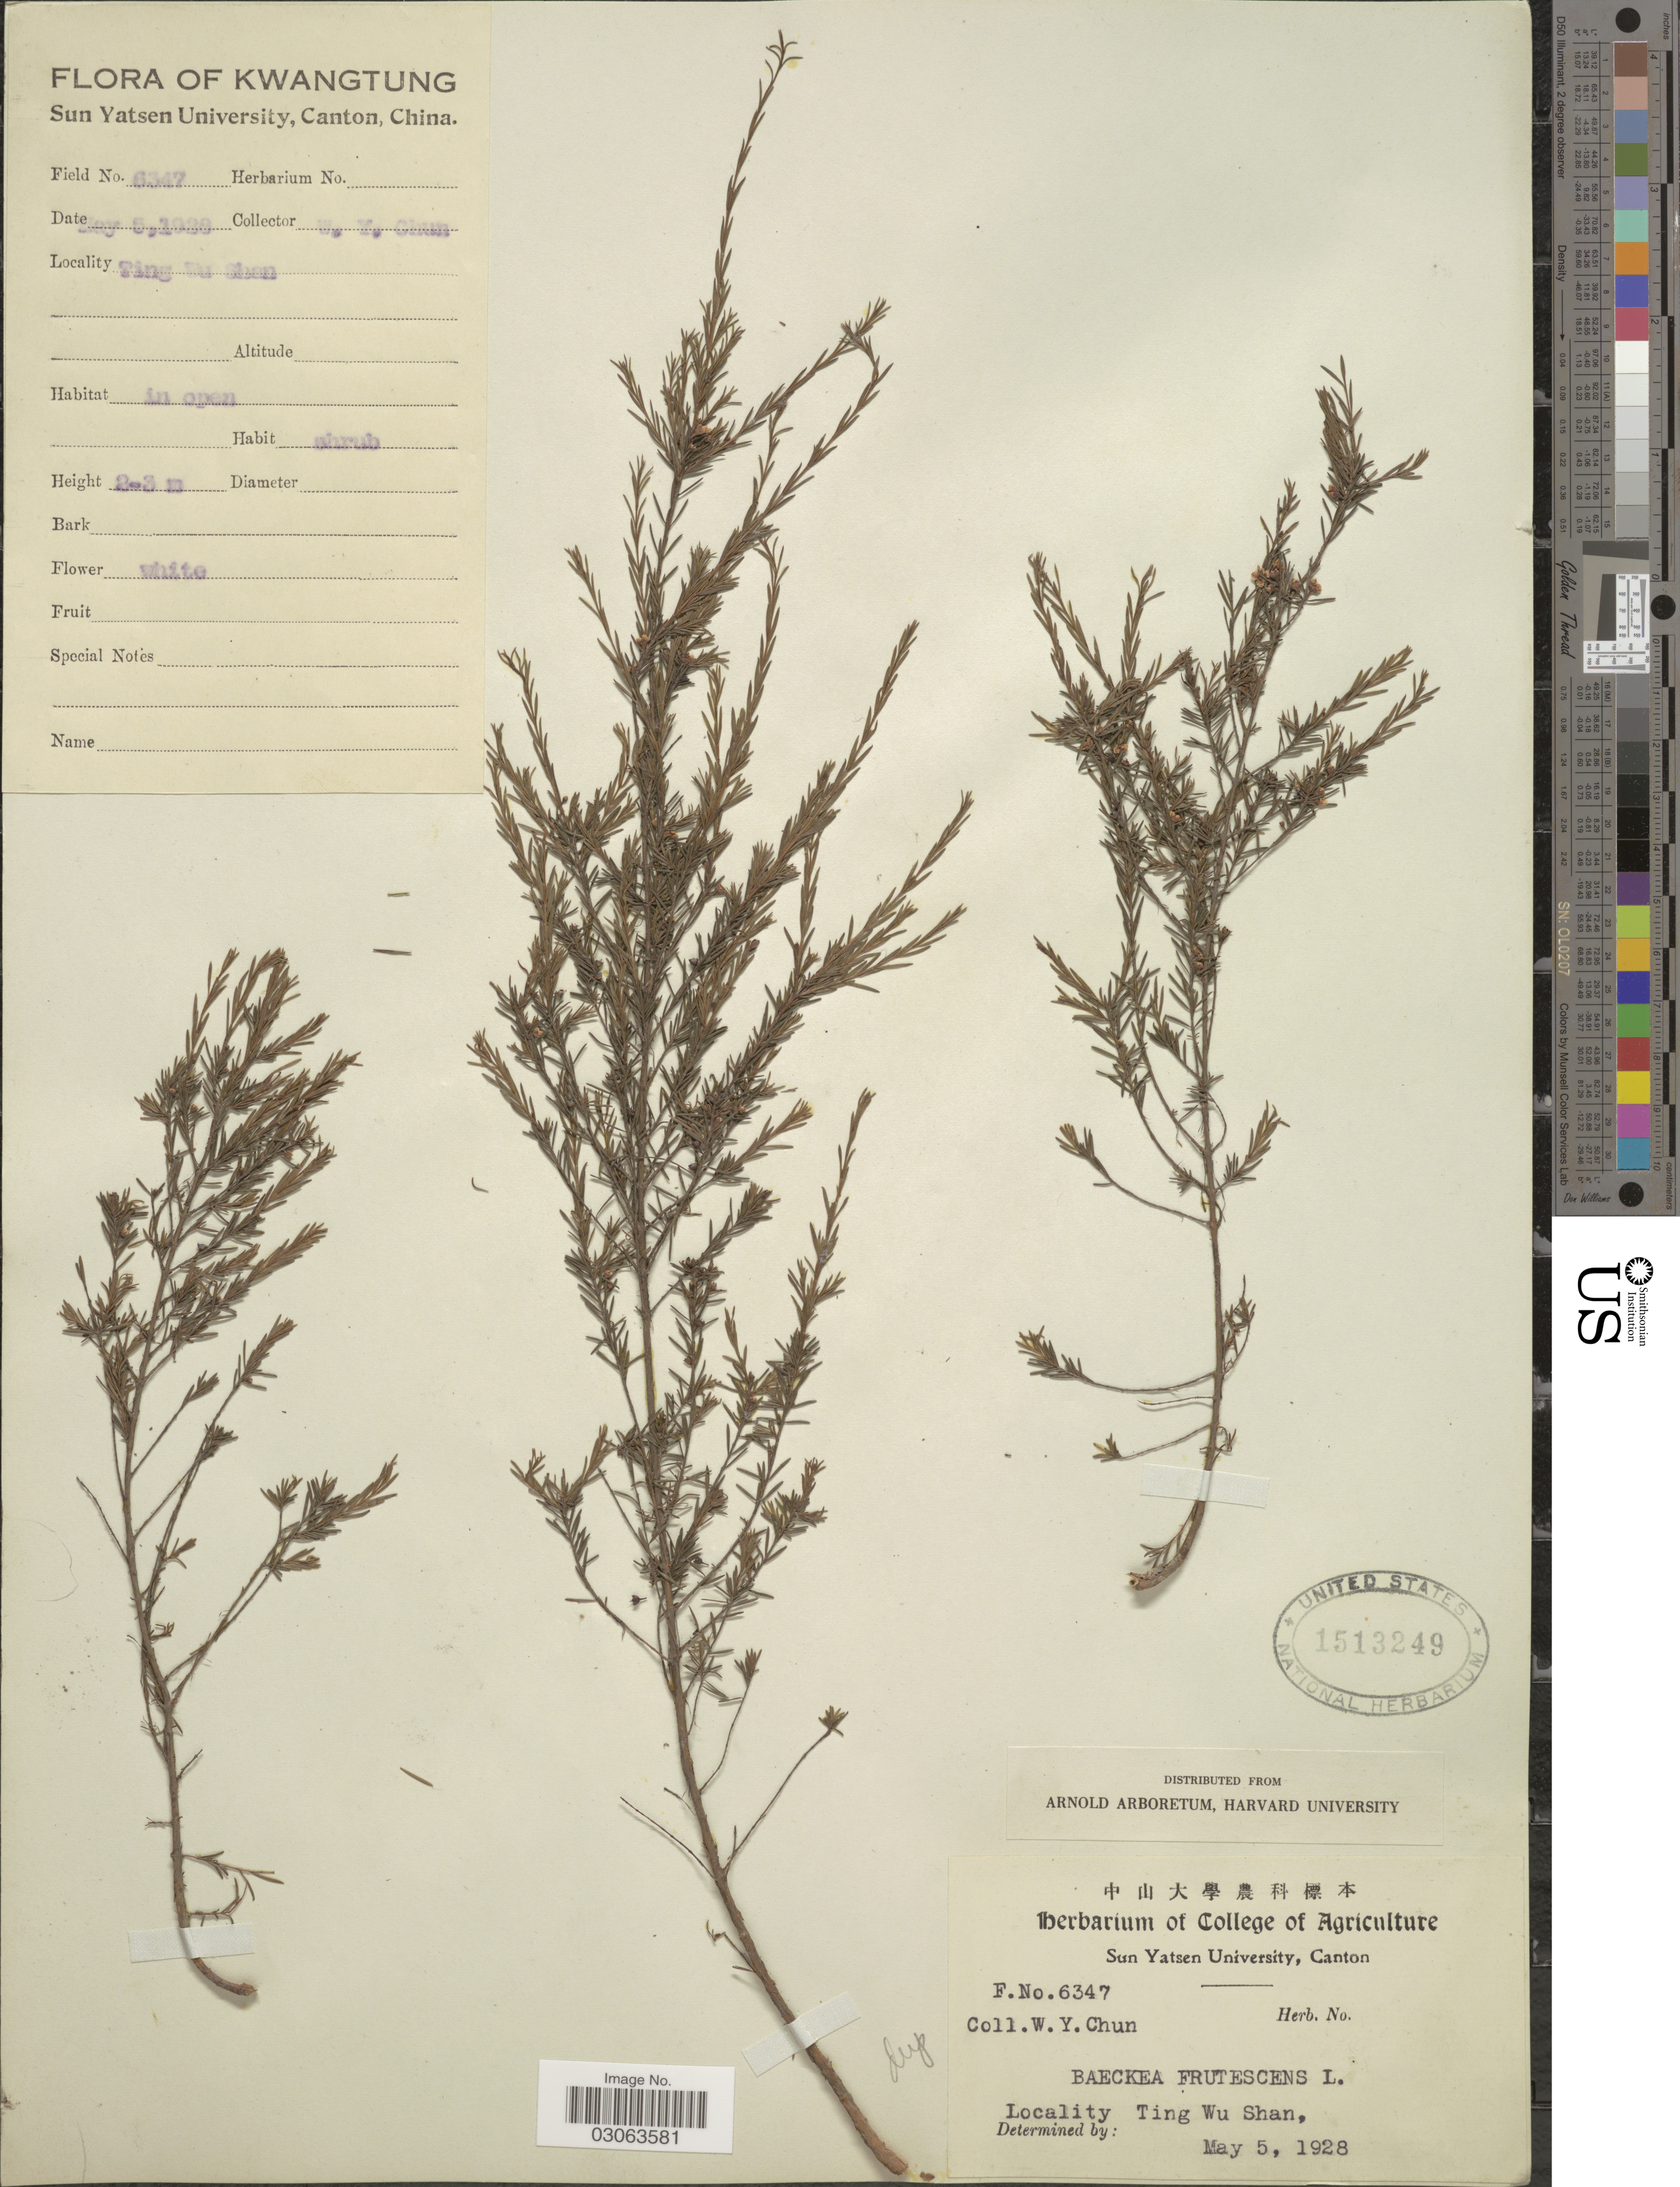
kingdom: Plantae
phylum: Tracheophyta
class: Magnoliopsida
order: Myrtales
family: Myrtaceae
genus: Baeckea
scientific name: Baeckea frutescens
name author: L.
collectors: W. Y. Chun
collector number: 6347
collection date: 1928-05-05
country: China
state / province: Guangdong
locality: Ting Wu Shan. Kwangtung.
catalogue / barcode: US 1513249